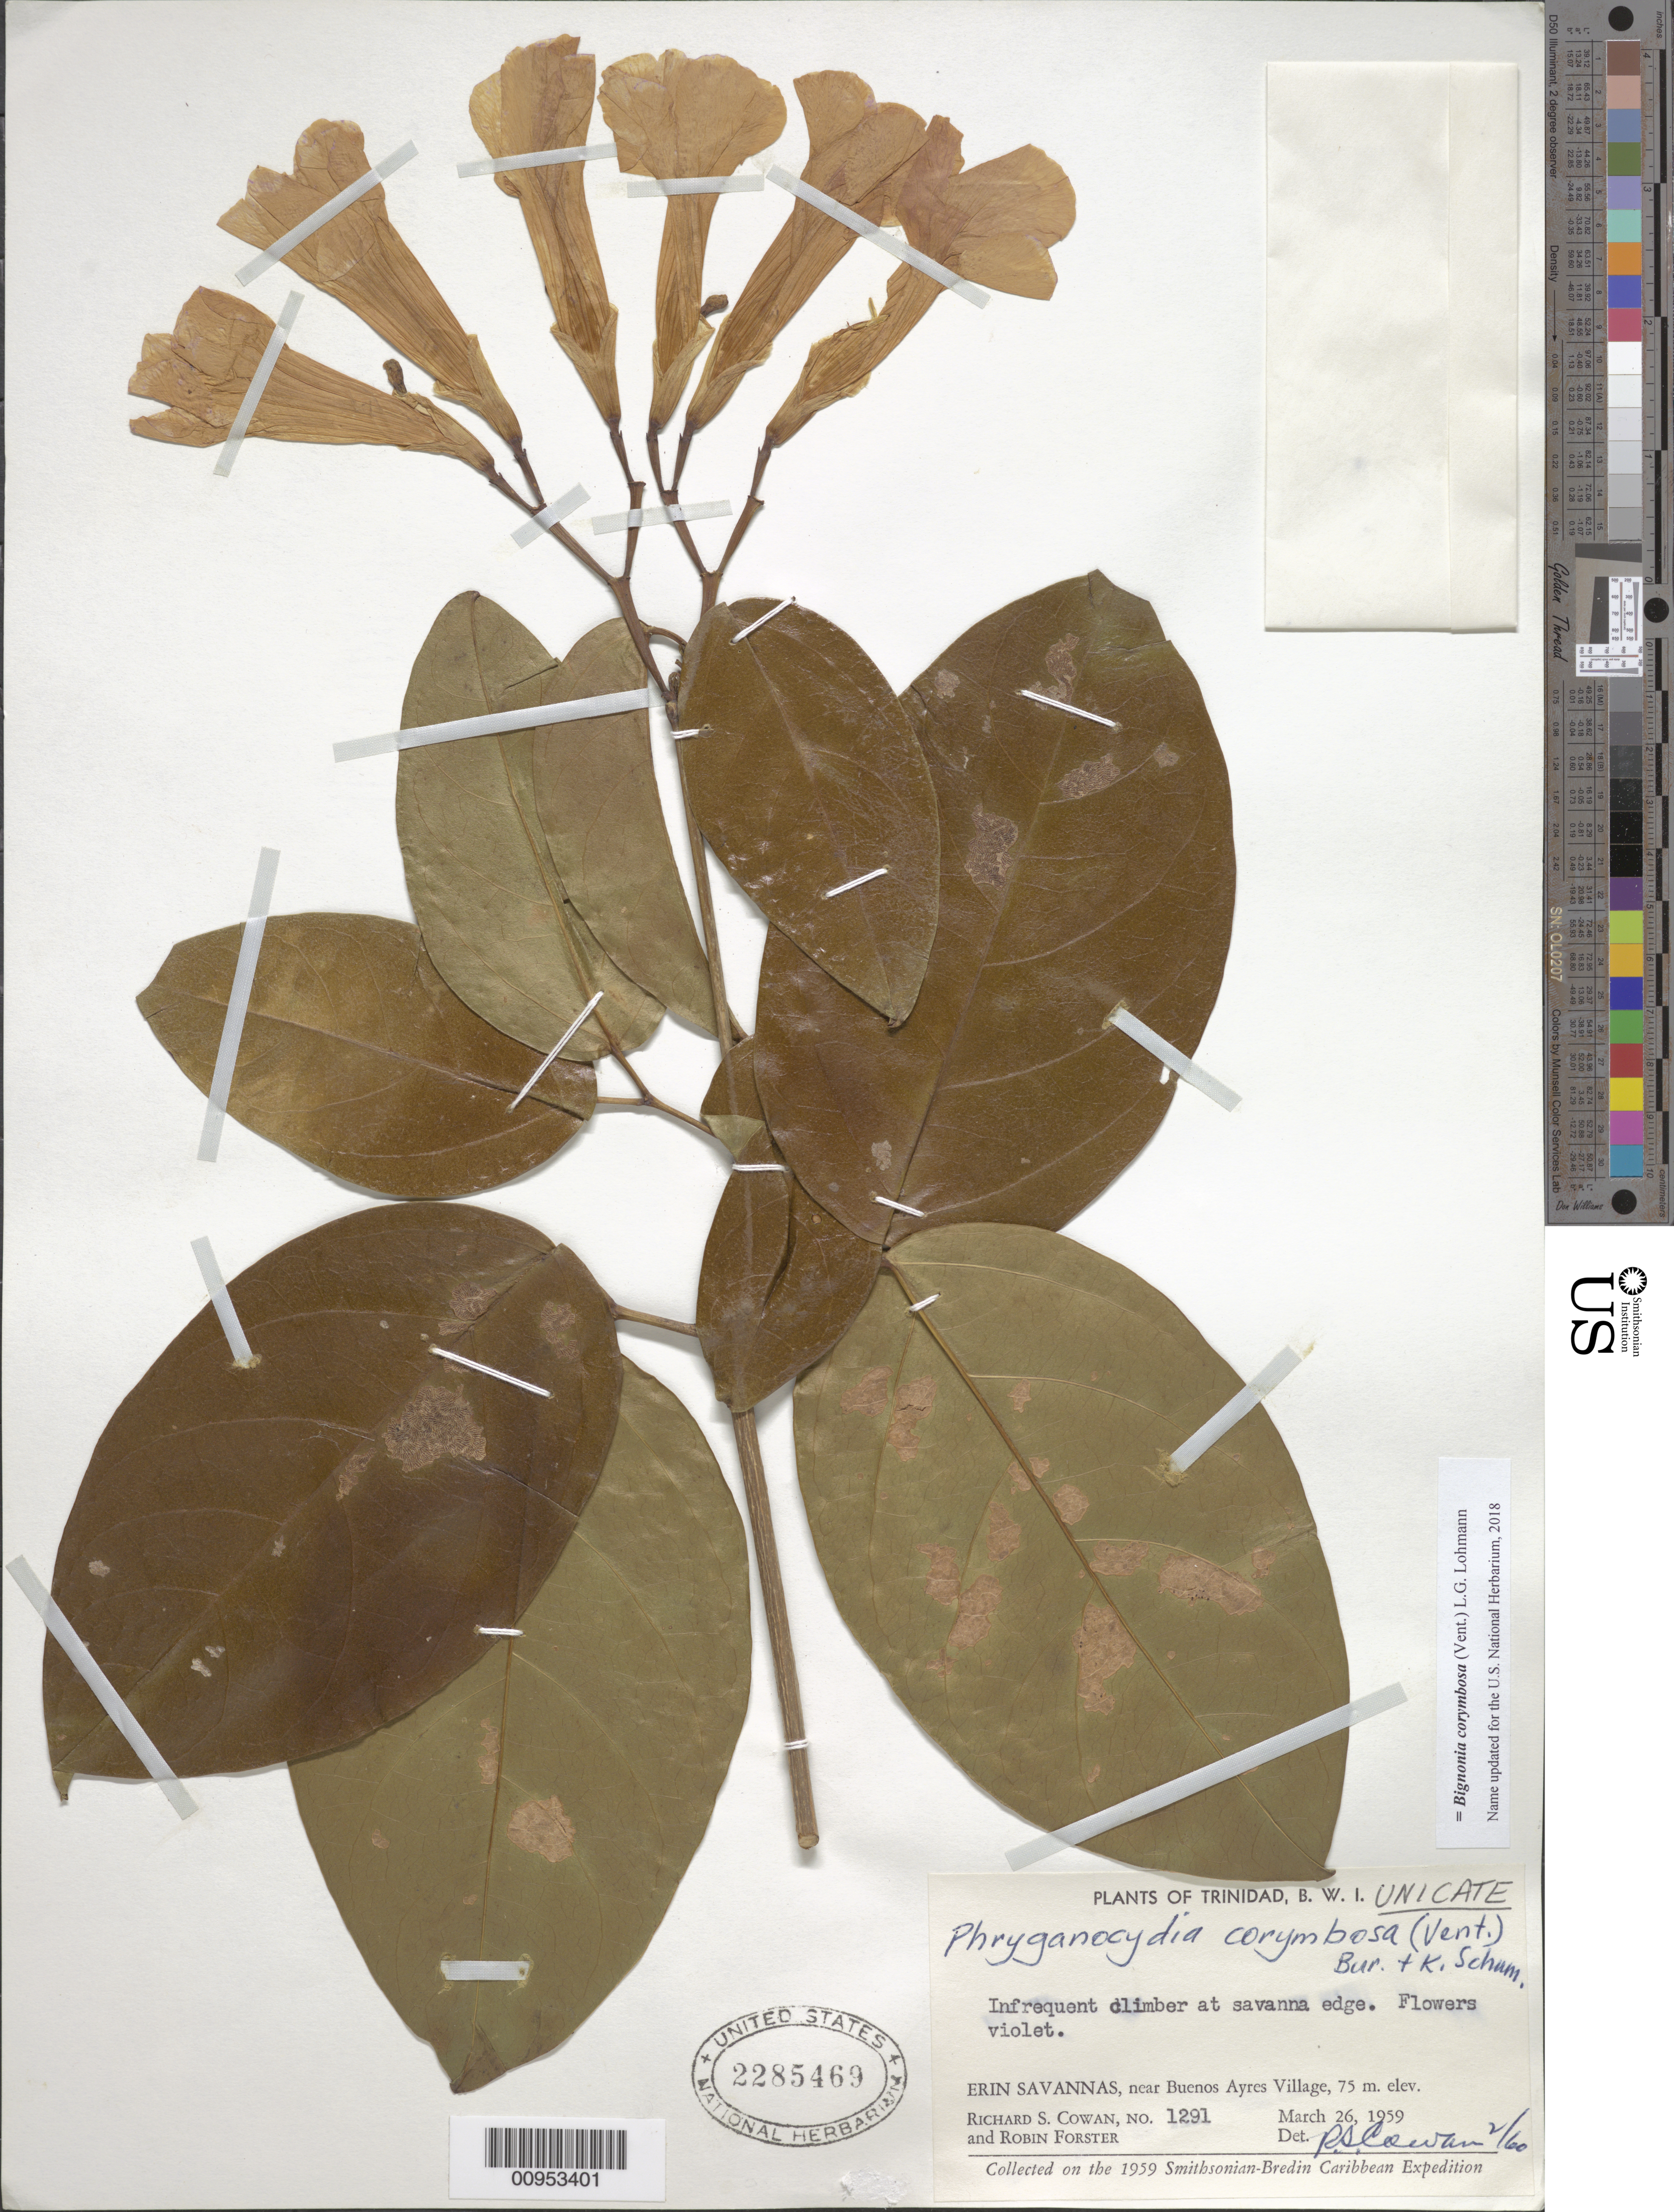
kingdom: Plantae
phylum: Tracheophyta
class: Magnoliopsida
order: Lamiales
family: Bignoniaceae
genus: Bignonia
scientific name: Bignonia corymbosa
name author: (Vent.) L.G. Lohmann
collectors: R. S. Cowan & R. Forster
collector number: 1291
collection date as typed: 26 Mar 1959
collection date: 1959-03-26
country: Trinidad and Tobago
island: Trinidad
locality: Erin Savannas, near Buenos Ayres Village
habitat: At savanna edge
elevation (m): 75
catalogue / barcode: US 2285469